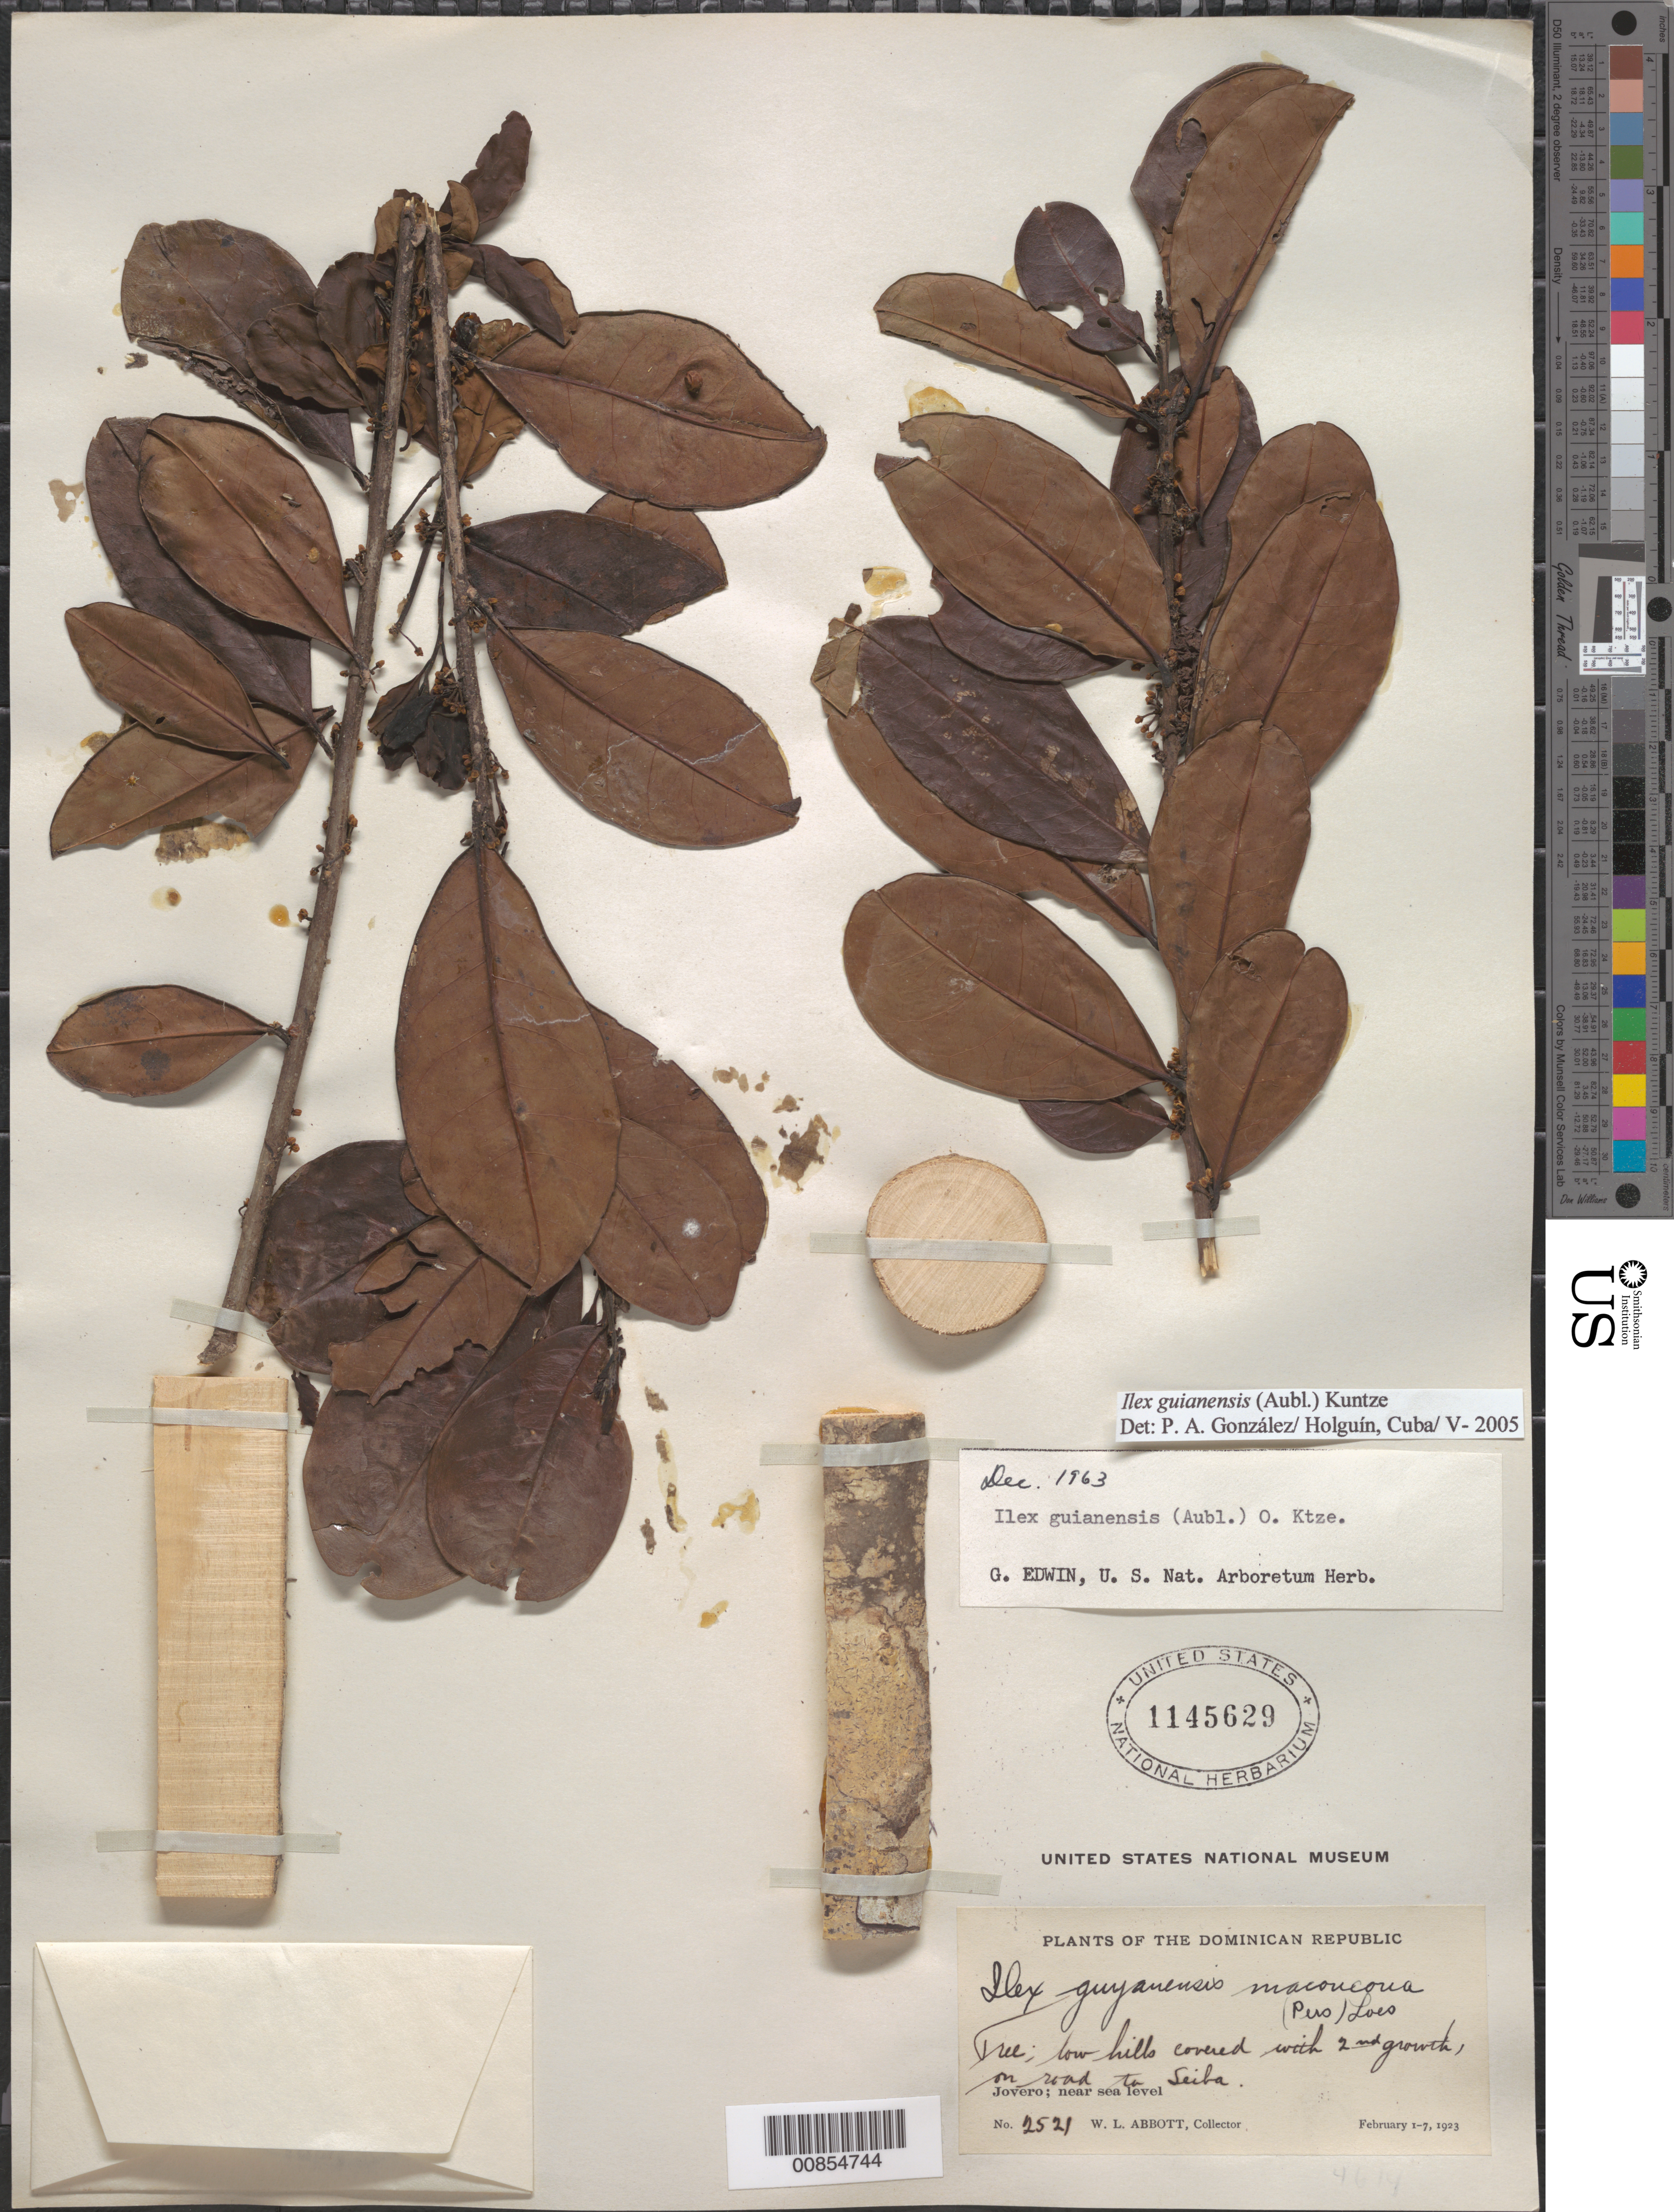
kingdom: Plantae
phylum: Tracheophyta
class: Magnoliopsida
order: Aquifoliales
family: Aquifoliaceae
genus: Ilex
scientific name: Ilex guianensis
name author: (Aubl.) Kuntze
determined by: González, P. A.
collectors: W. L. Abbott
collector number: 2521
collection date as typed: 01 Feb 1923 to 07 Feb 1923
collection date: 1923-02-01/1923-02-07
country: Dominican Republic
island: Hispaniola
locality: Jovero, on road to Seiba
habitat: Low hills covered with 2nd growth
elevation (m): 0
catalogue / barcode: US 1145629